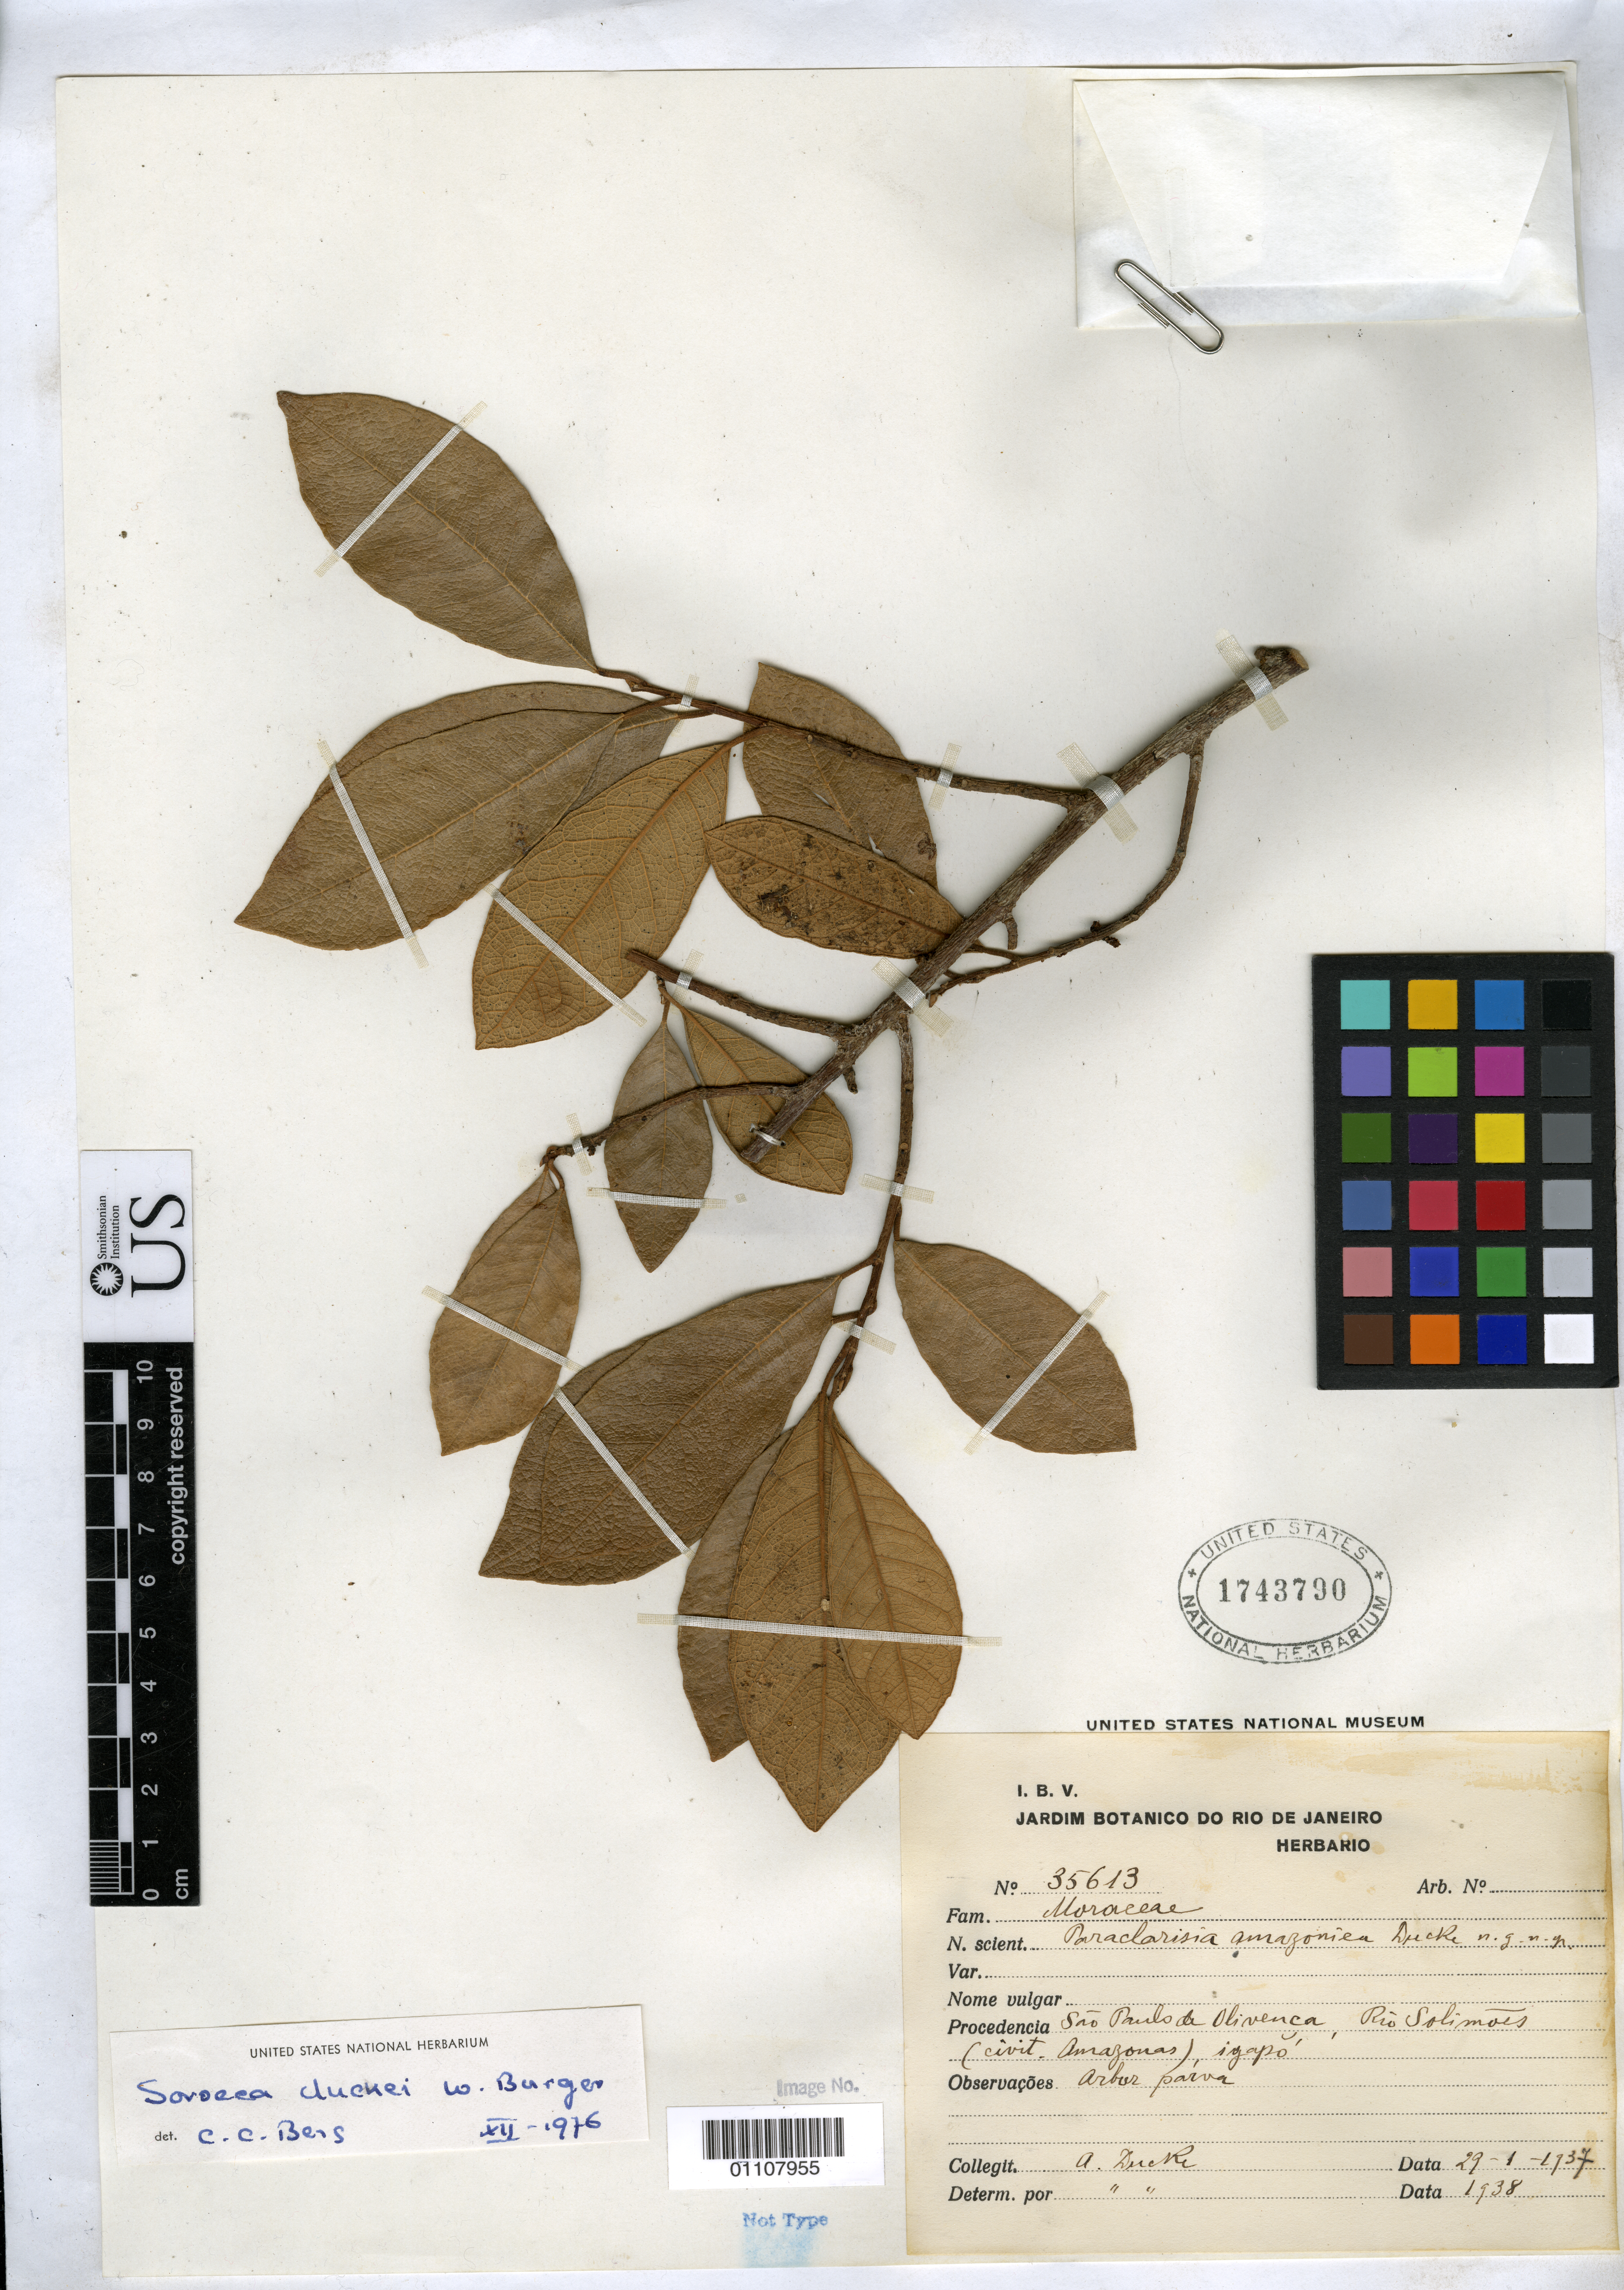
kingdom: Plantae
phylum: Tracheophyta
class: Magnoliopsida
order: Rosales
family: Moraceae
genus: Sorocea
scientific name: Sorocea duckei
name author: W.C. Burger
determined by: Berg, C. C.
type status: Syntype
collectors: A. Ducke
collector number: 35613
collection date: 1937-01-29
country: Brazil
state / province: Amazonas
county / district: San Paulo de Olivenca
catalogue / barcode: US 1743790